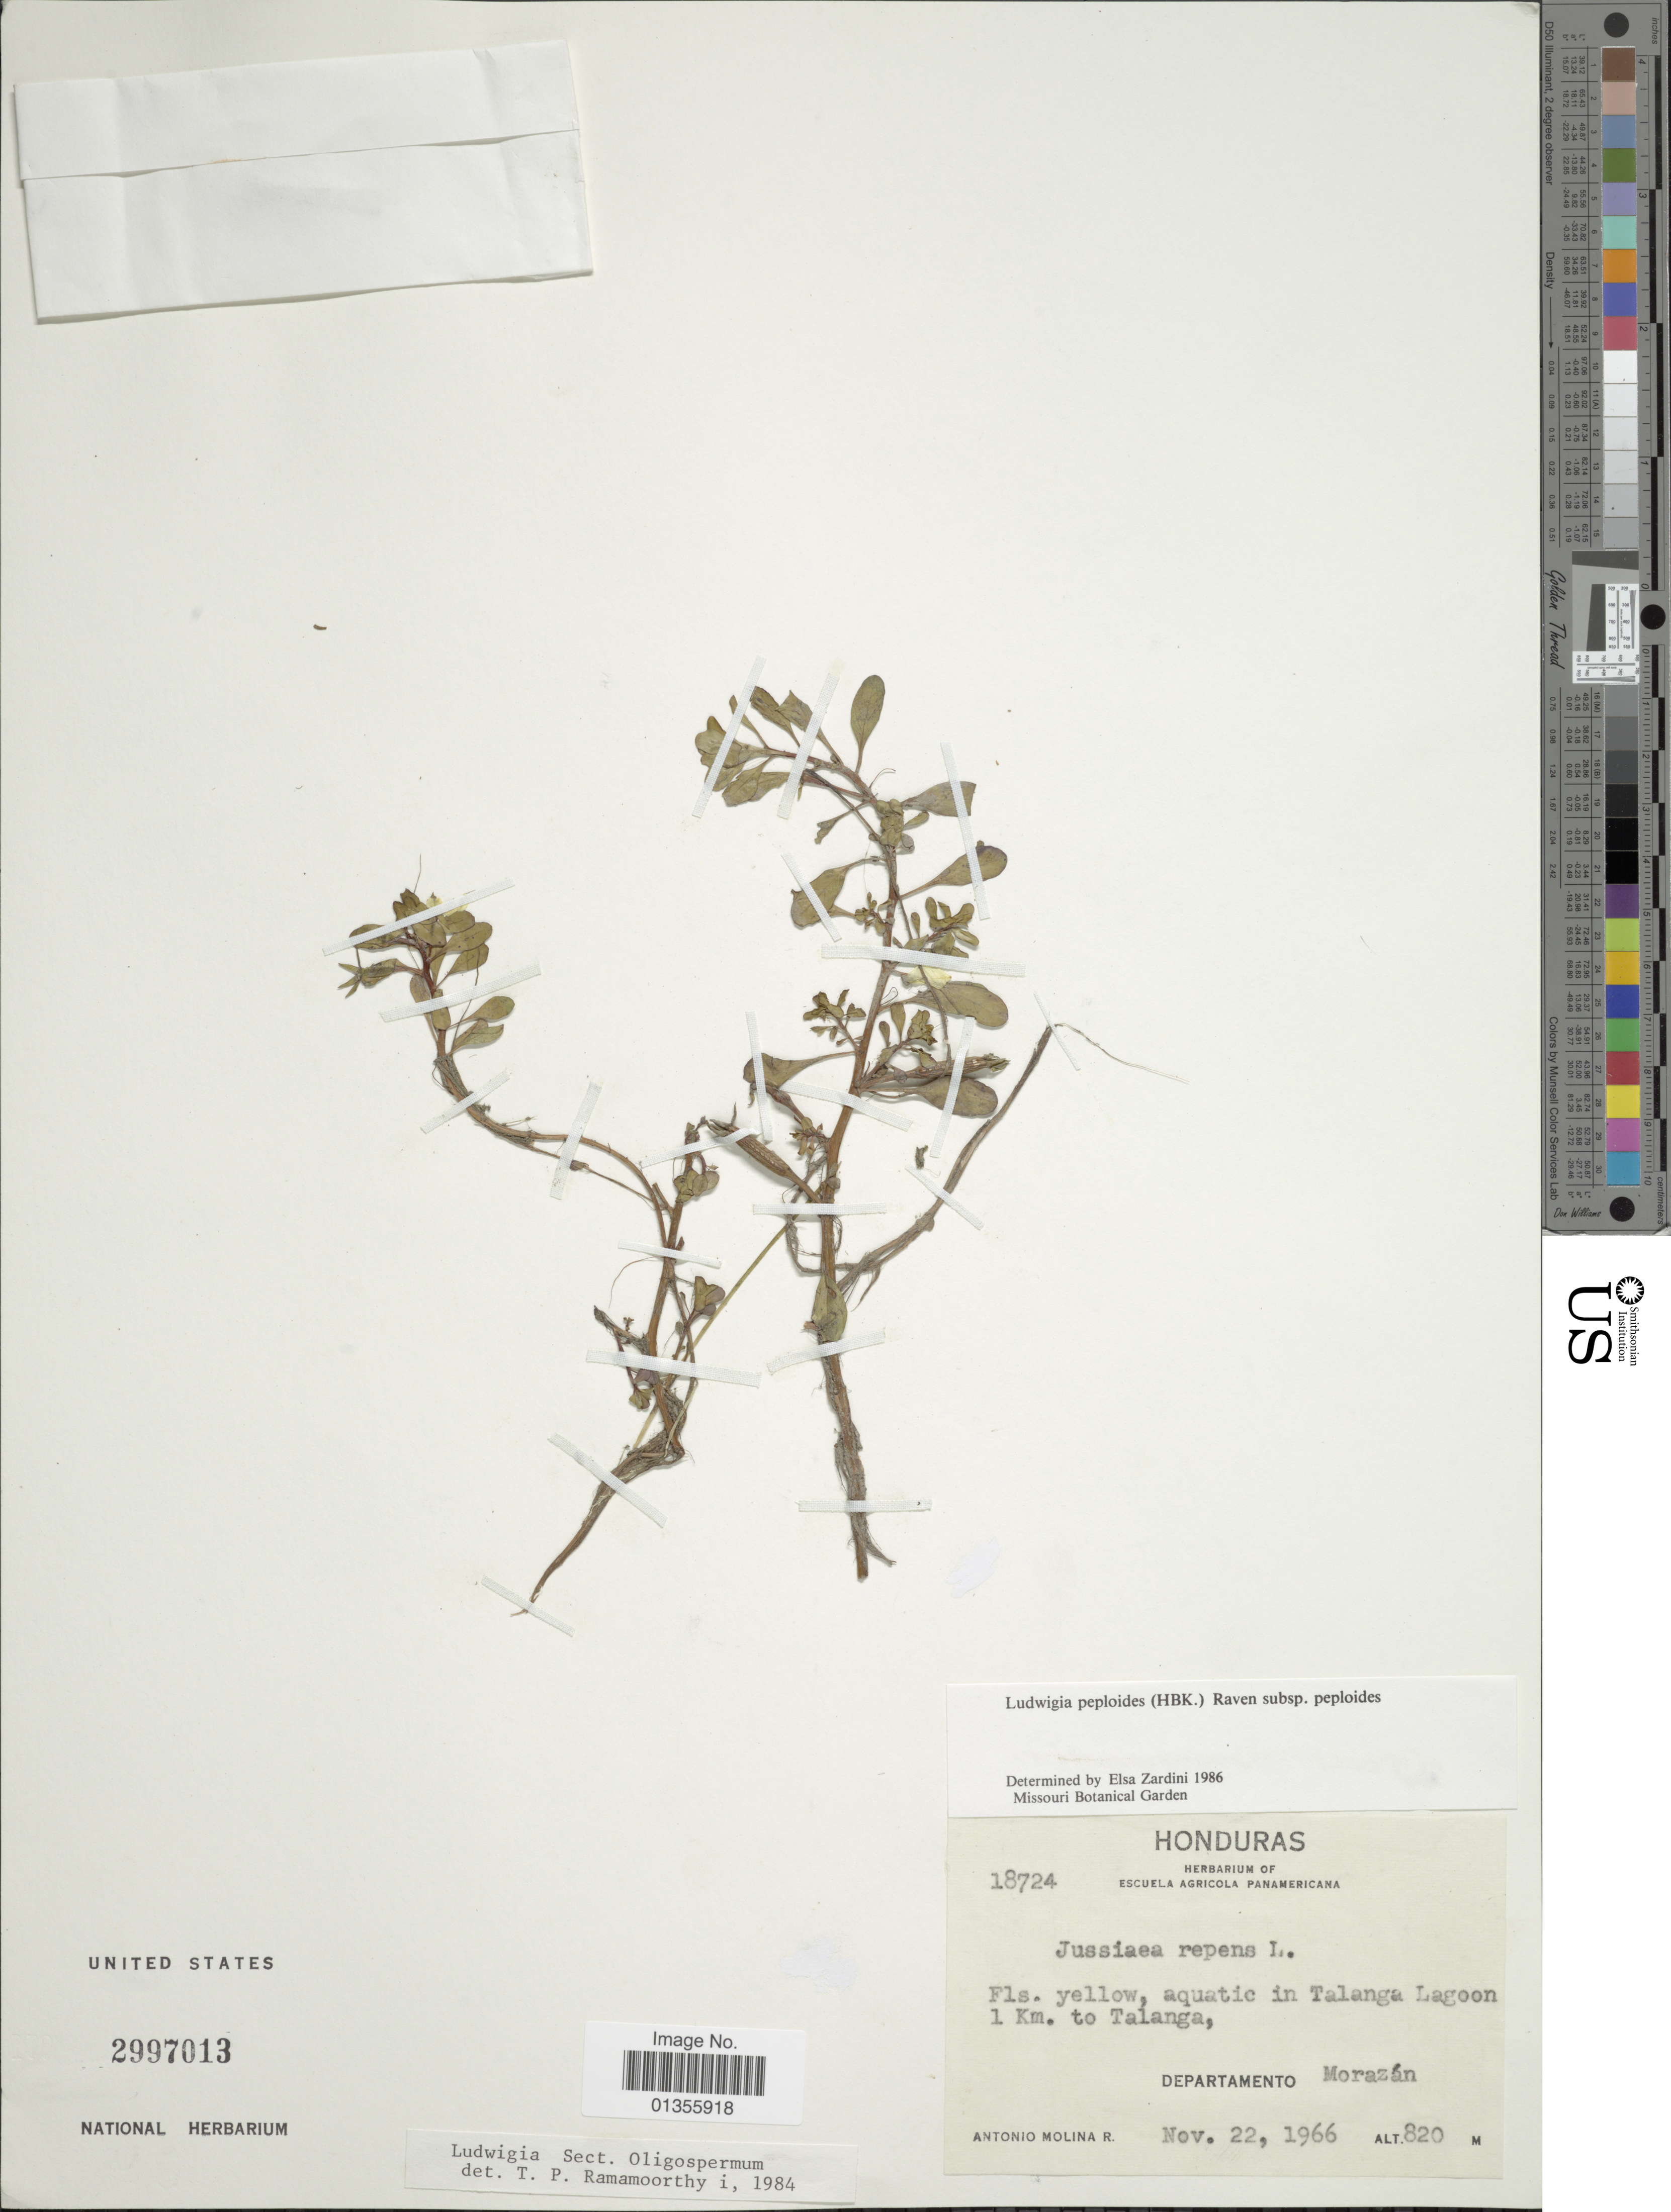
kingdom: Plantae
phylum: Tracheophyta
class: Magnoliopsida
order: Myrtales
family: Onagraceae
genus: Ludwigia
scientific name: Ludwigia peploides subsp. peploides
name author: (Kunth) P.H. Raven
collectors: A. Molina R.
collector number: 18724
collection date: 1966-11-22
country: Honduras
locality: Aquatic in Talanga Lagoon 1 Km. to Talanga, Departamento Morazán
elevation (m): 820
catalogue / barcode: US 2997013